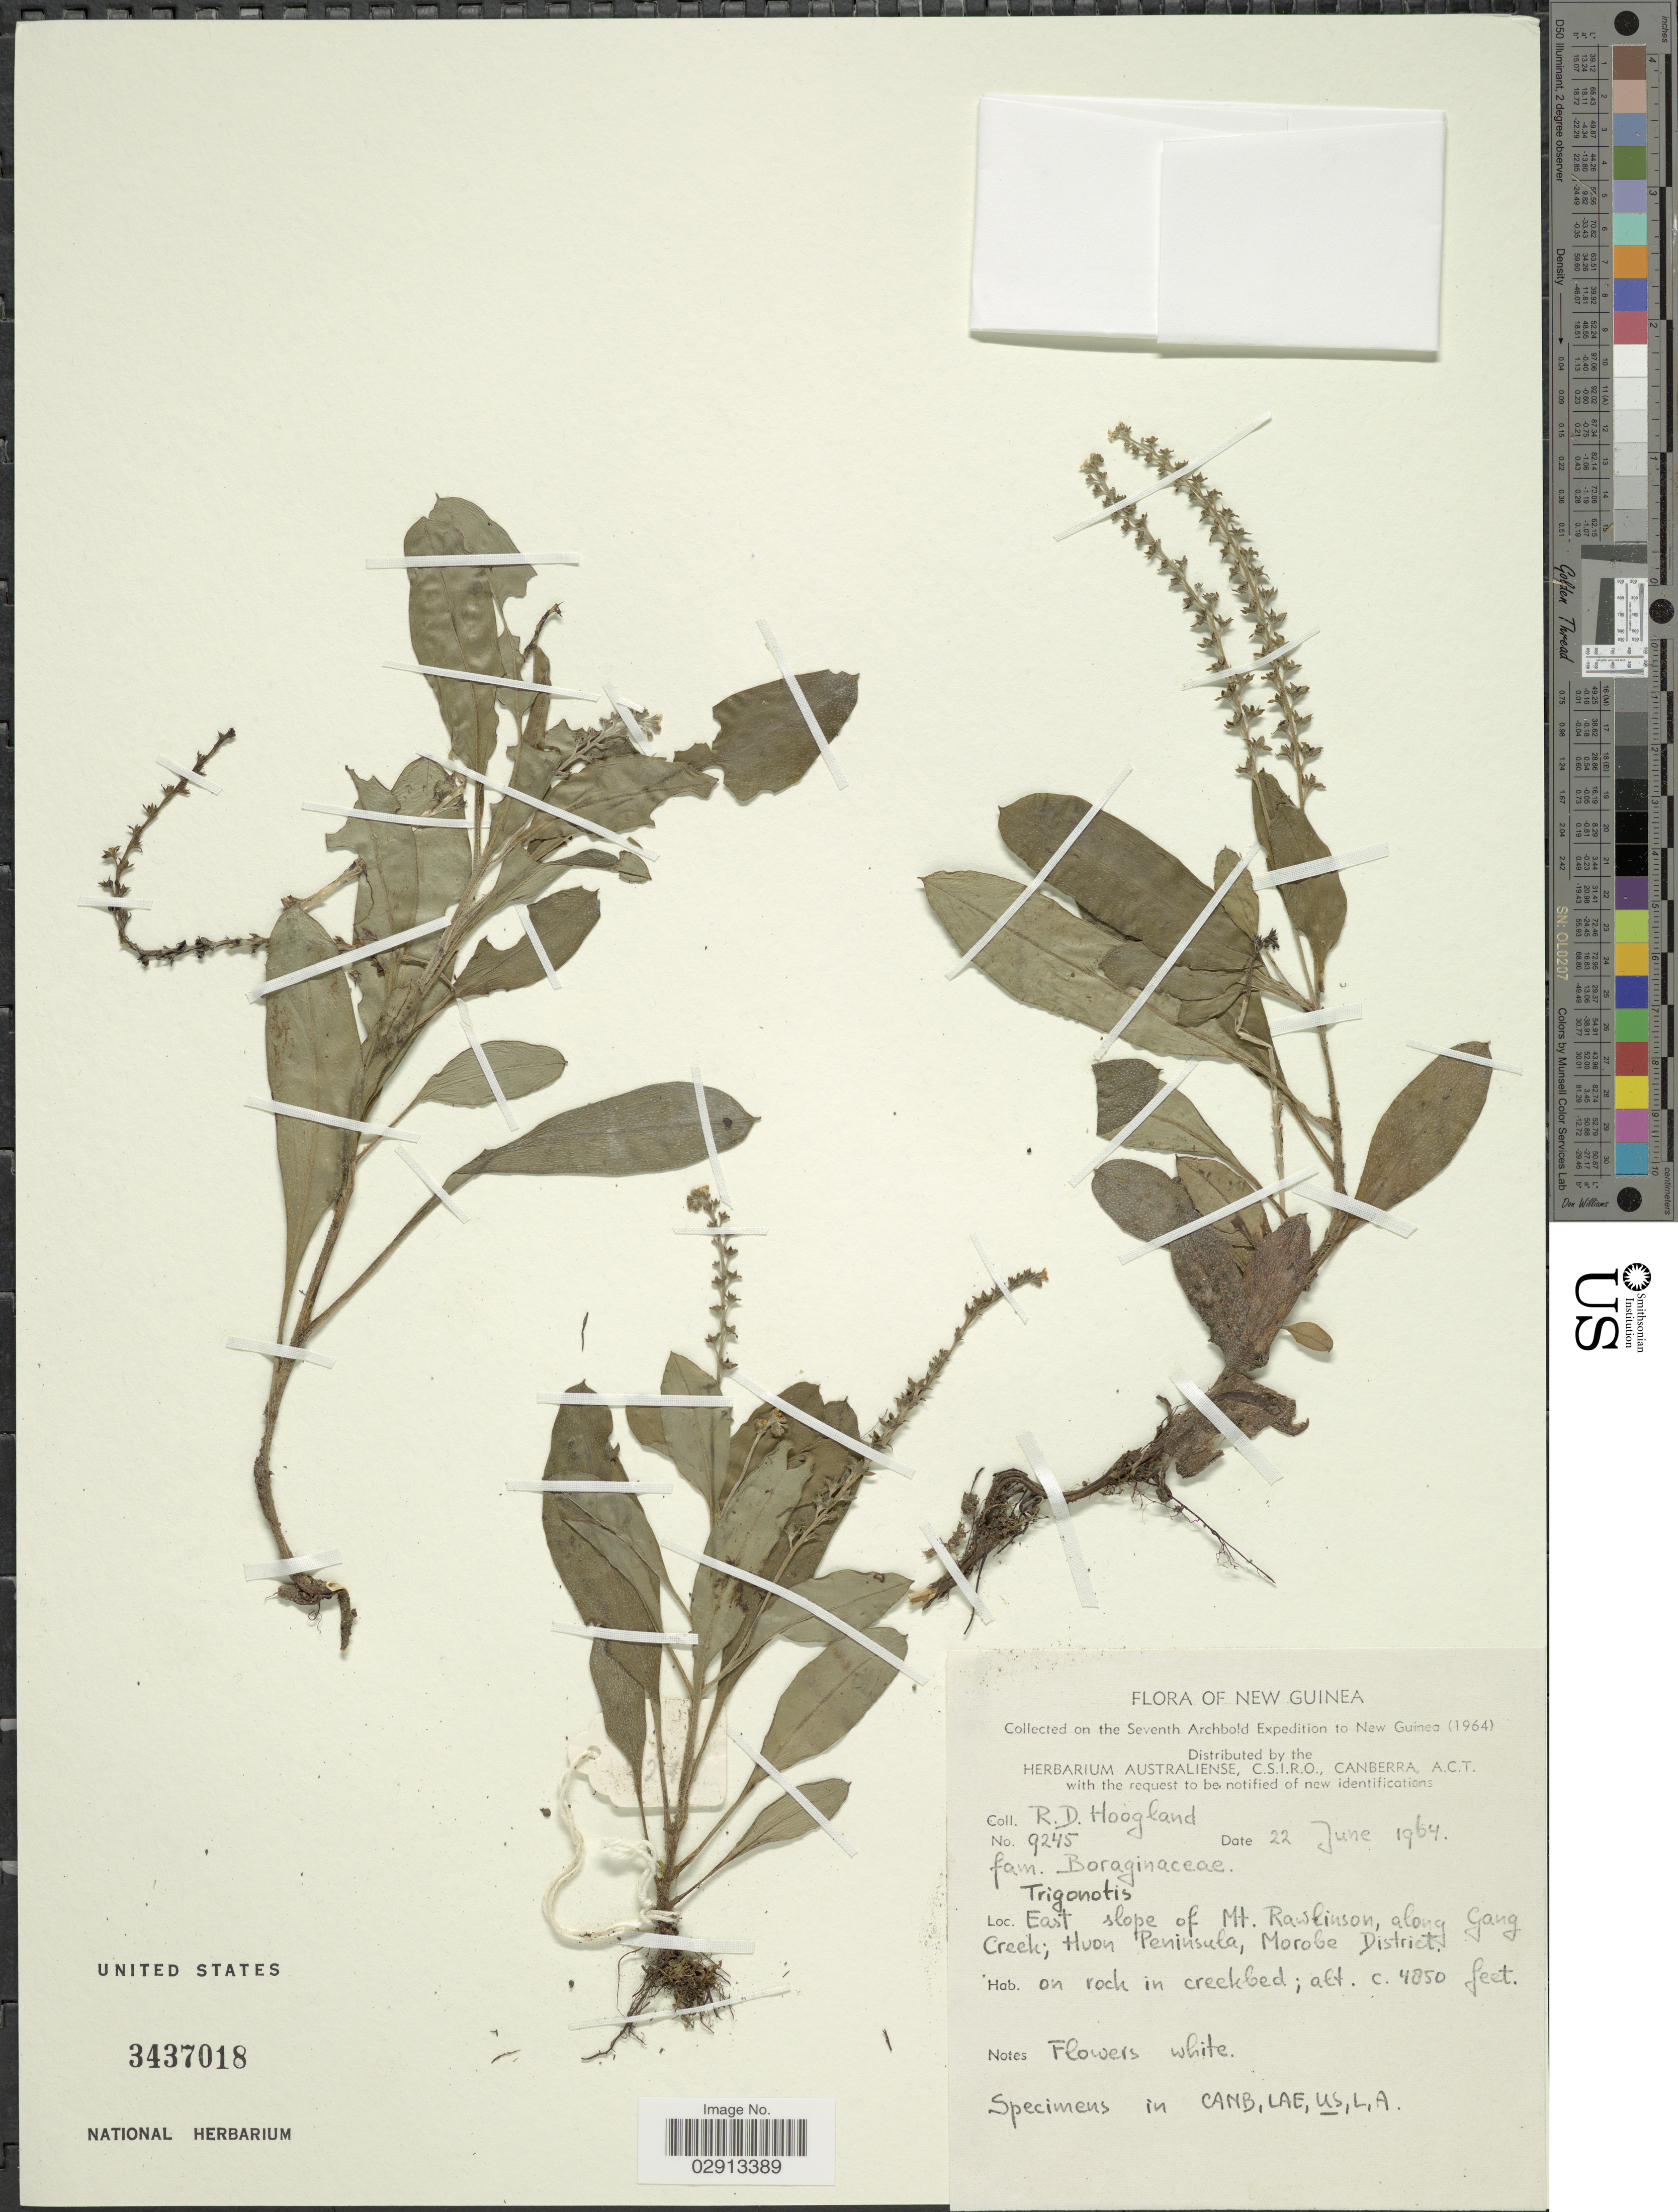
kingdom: Plantae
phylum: Tracheophyta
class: Magnoliopsida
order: Boraginales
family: Boraginaceae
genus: Trigonotis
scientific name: Trigonotis sp.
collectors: R. D. Hoogland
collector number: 9245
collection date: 1964-06-22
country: Papua New Guinea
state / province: Morobe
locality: New Guinea. East slope of Mt. Rawlinson, along Gang Creek; Huon Peninsula; Morobe District.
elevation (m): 1478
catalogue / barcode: US 3437018